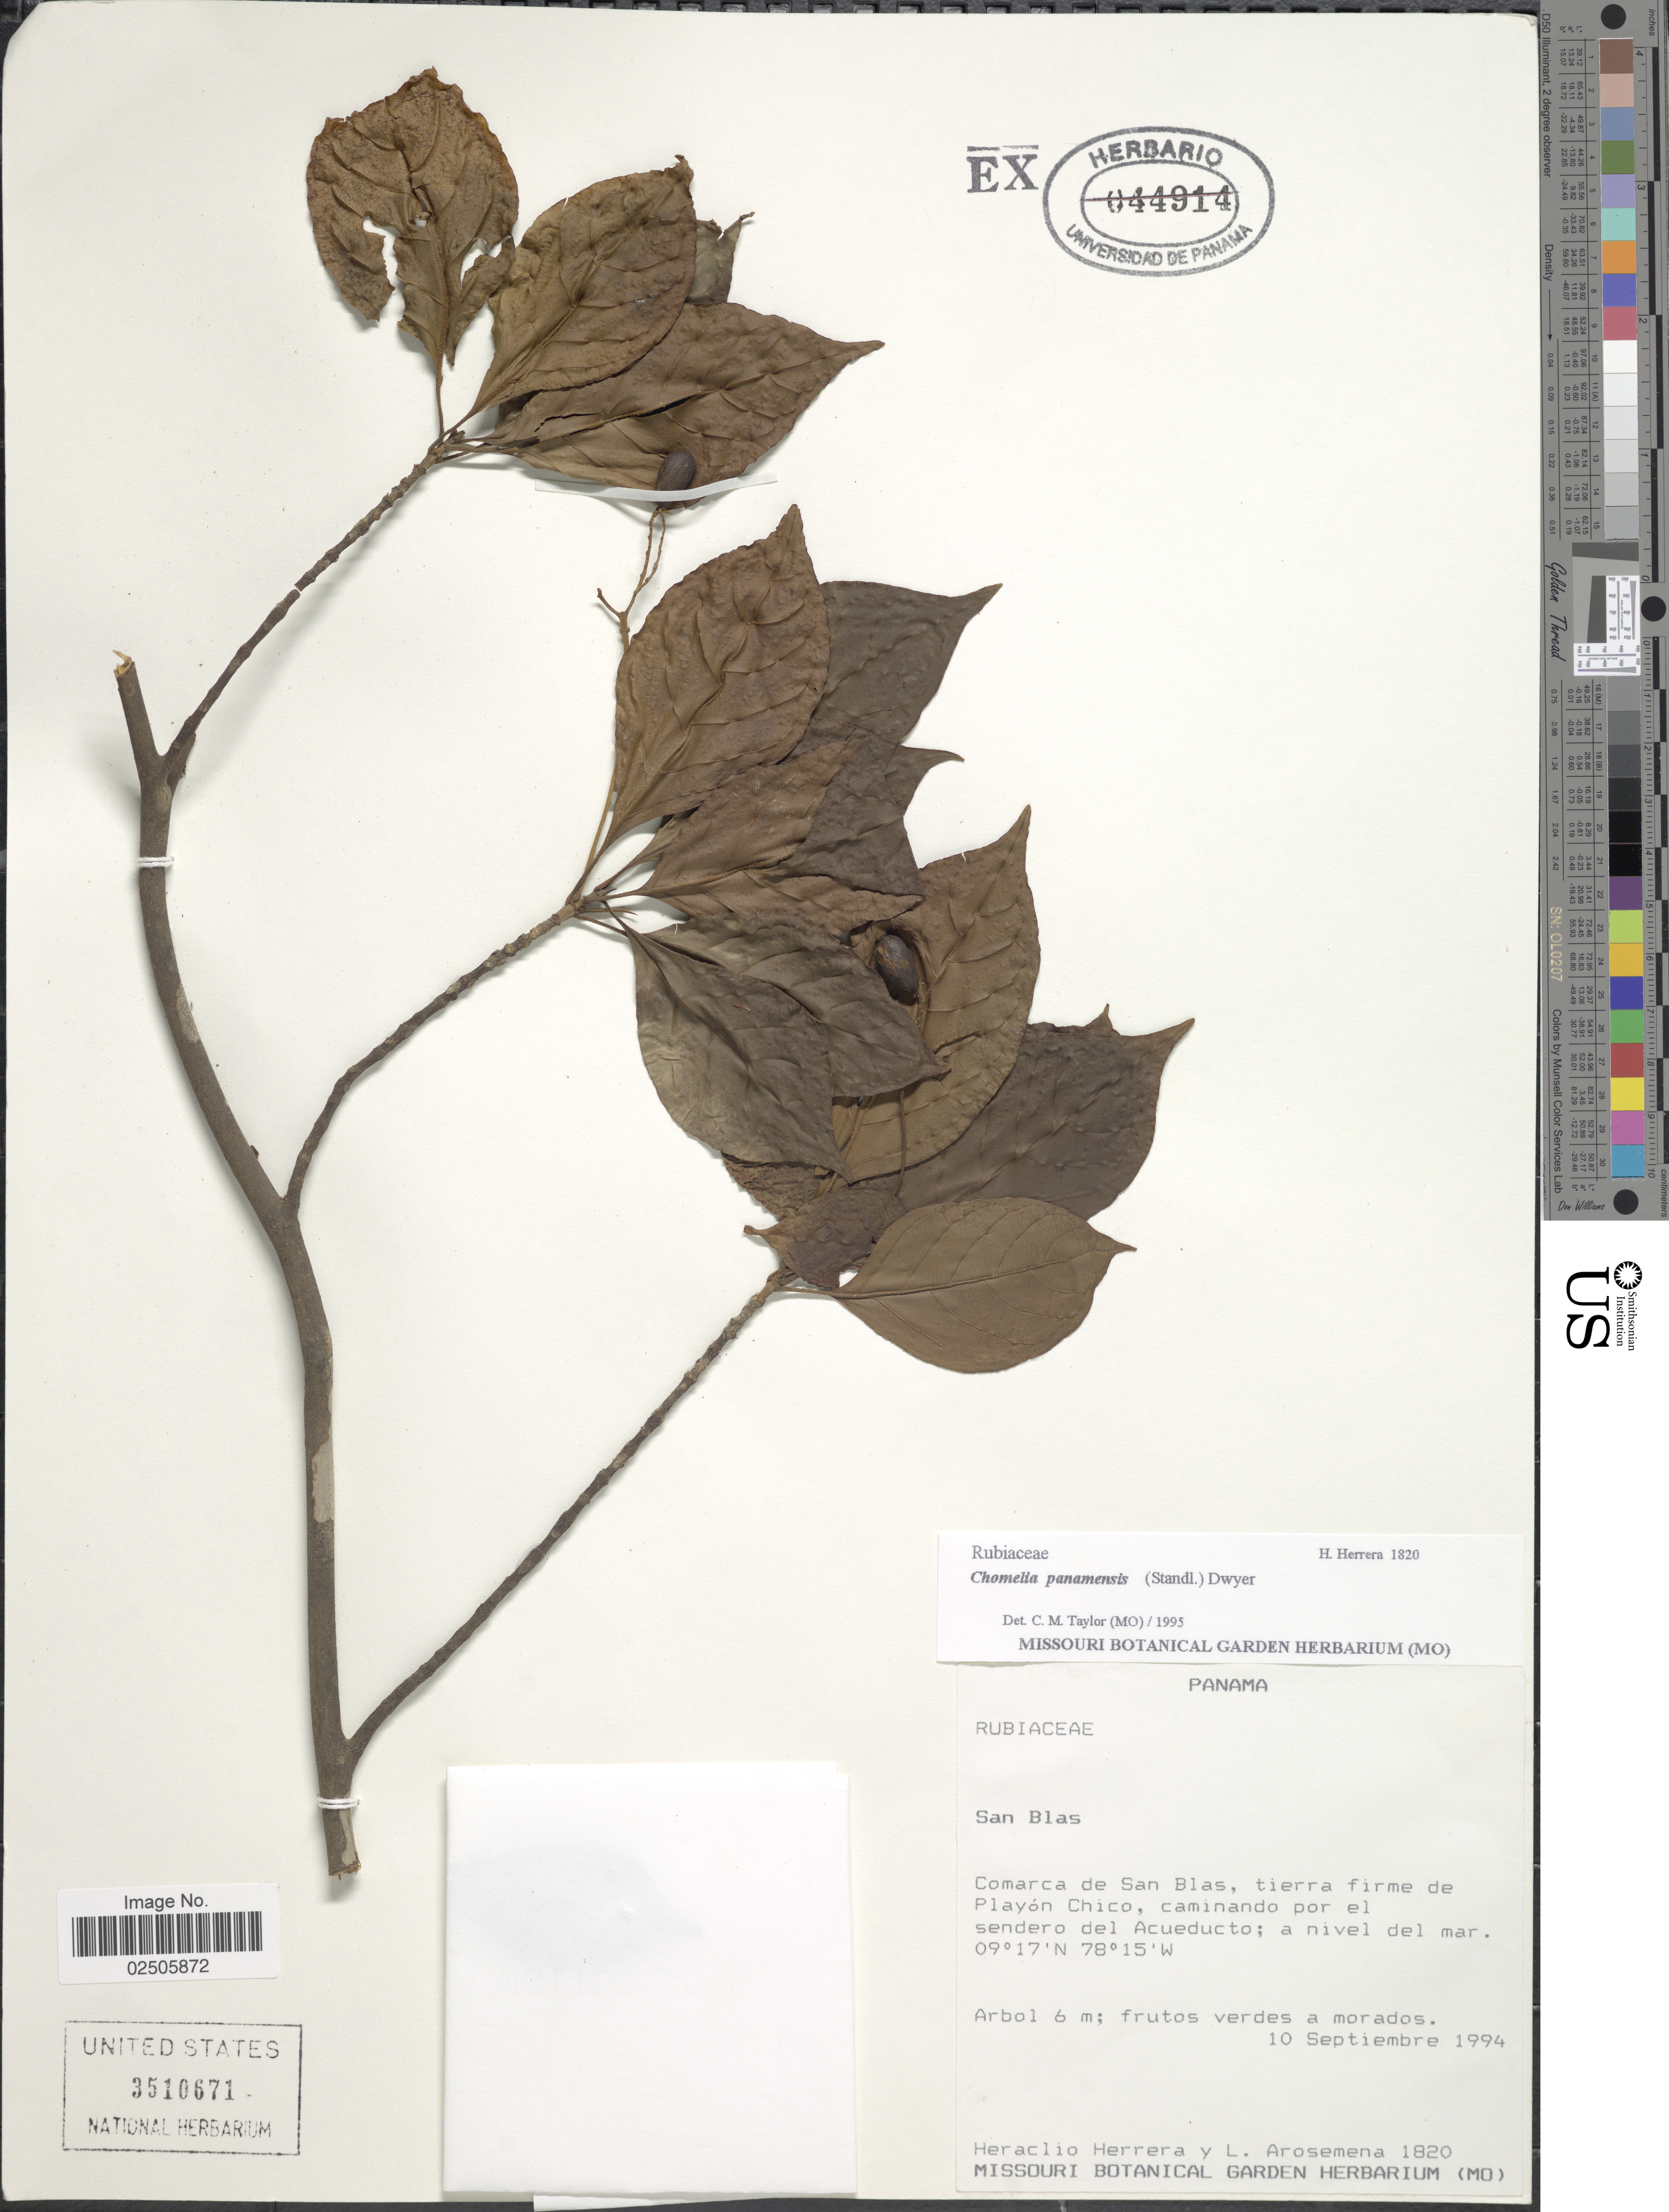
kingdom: Plantae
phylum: Tracheophyta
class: Magnoliopsida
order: Gentianales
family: Rubiaceae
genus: Chomelia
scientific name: Chomelia panamensis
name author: (Standl.) Dwyer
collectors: H. Herrera & L. Arosemena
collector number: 1820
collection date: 1994-09-10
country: Panama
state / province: Kuna Yala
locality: San Blas, Comarca de San Blas, tierra firme de Playon Chico, caminando por el sendero del Acueducto; a nivel del mar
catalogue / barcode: US 3510671